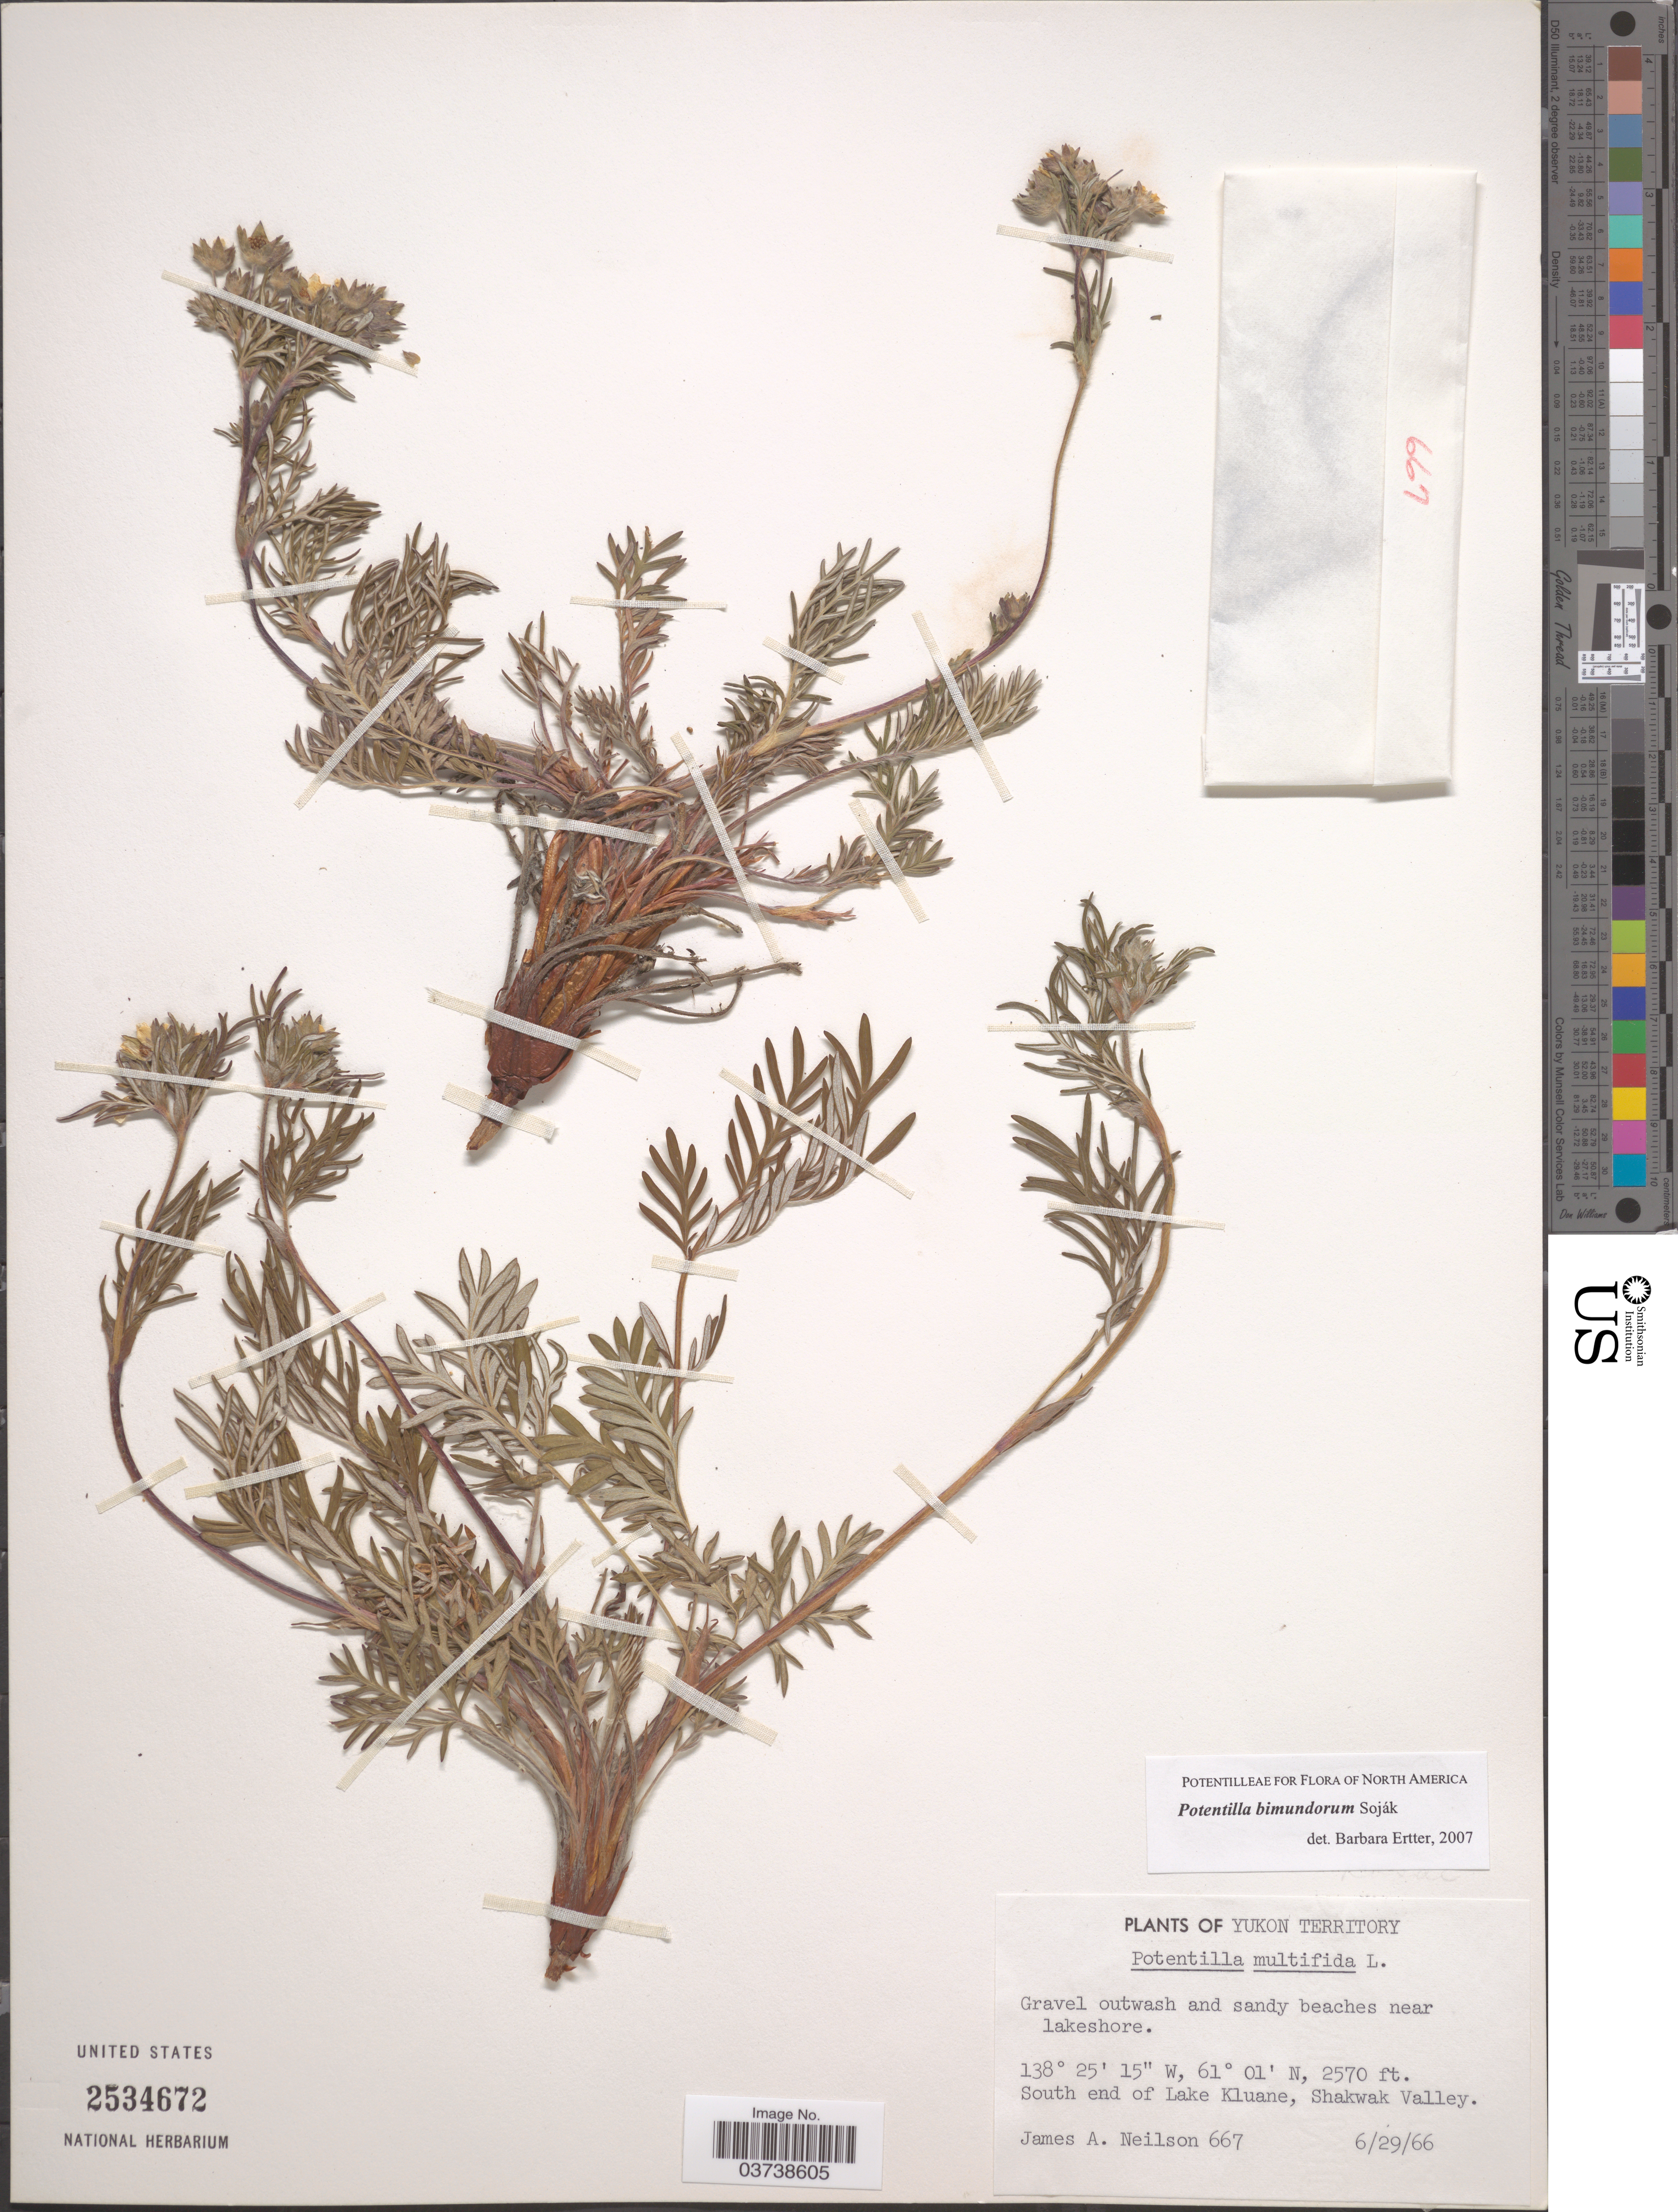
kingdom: Plantae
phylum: Tracheophyta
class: Magnoliopsida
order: Rosales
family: Rosaceae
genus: Potentilla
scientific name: Potentilla bimundorum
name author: Soják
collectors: J. Neilson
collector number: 667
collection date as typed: Transcribed d/m/y: 29/6/66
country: Canada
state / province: Yukon Territory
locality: Gravel outwash and sandy beaches near lakeshore. South end of Lake Kluane, Shakwak Valley.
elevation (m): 783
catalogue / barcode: US 2534672